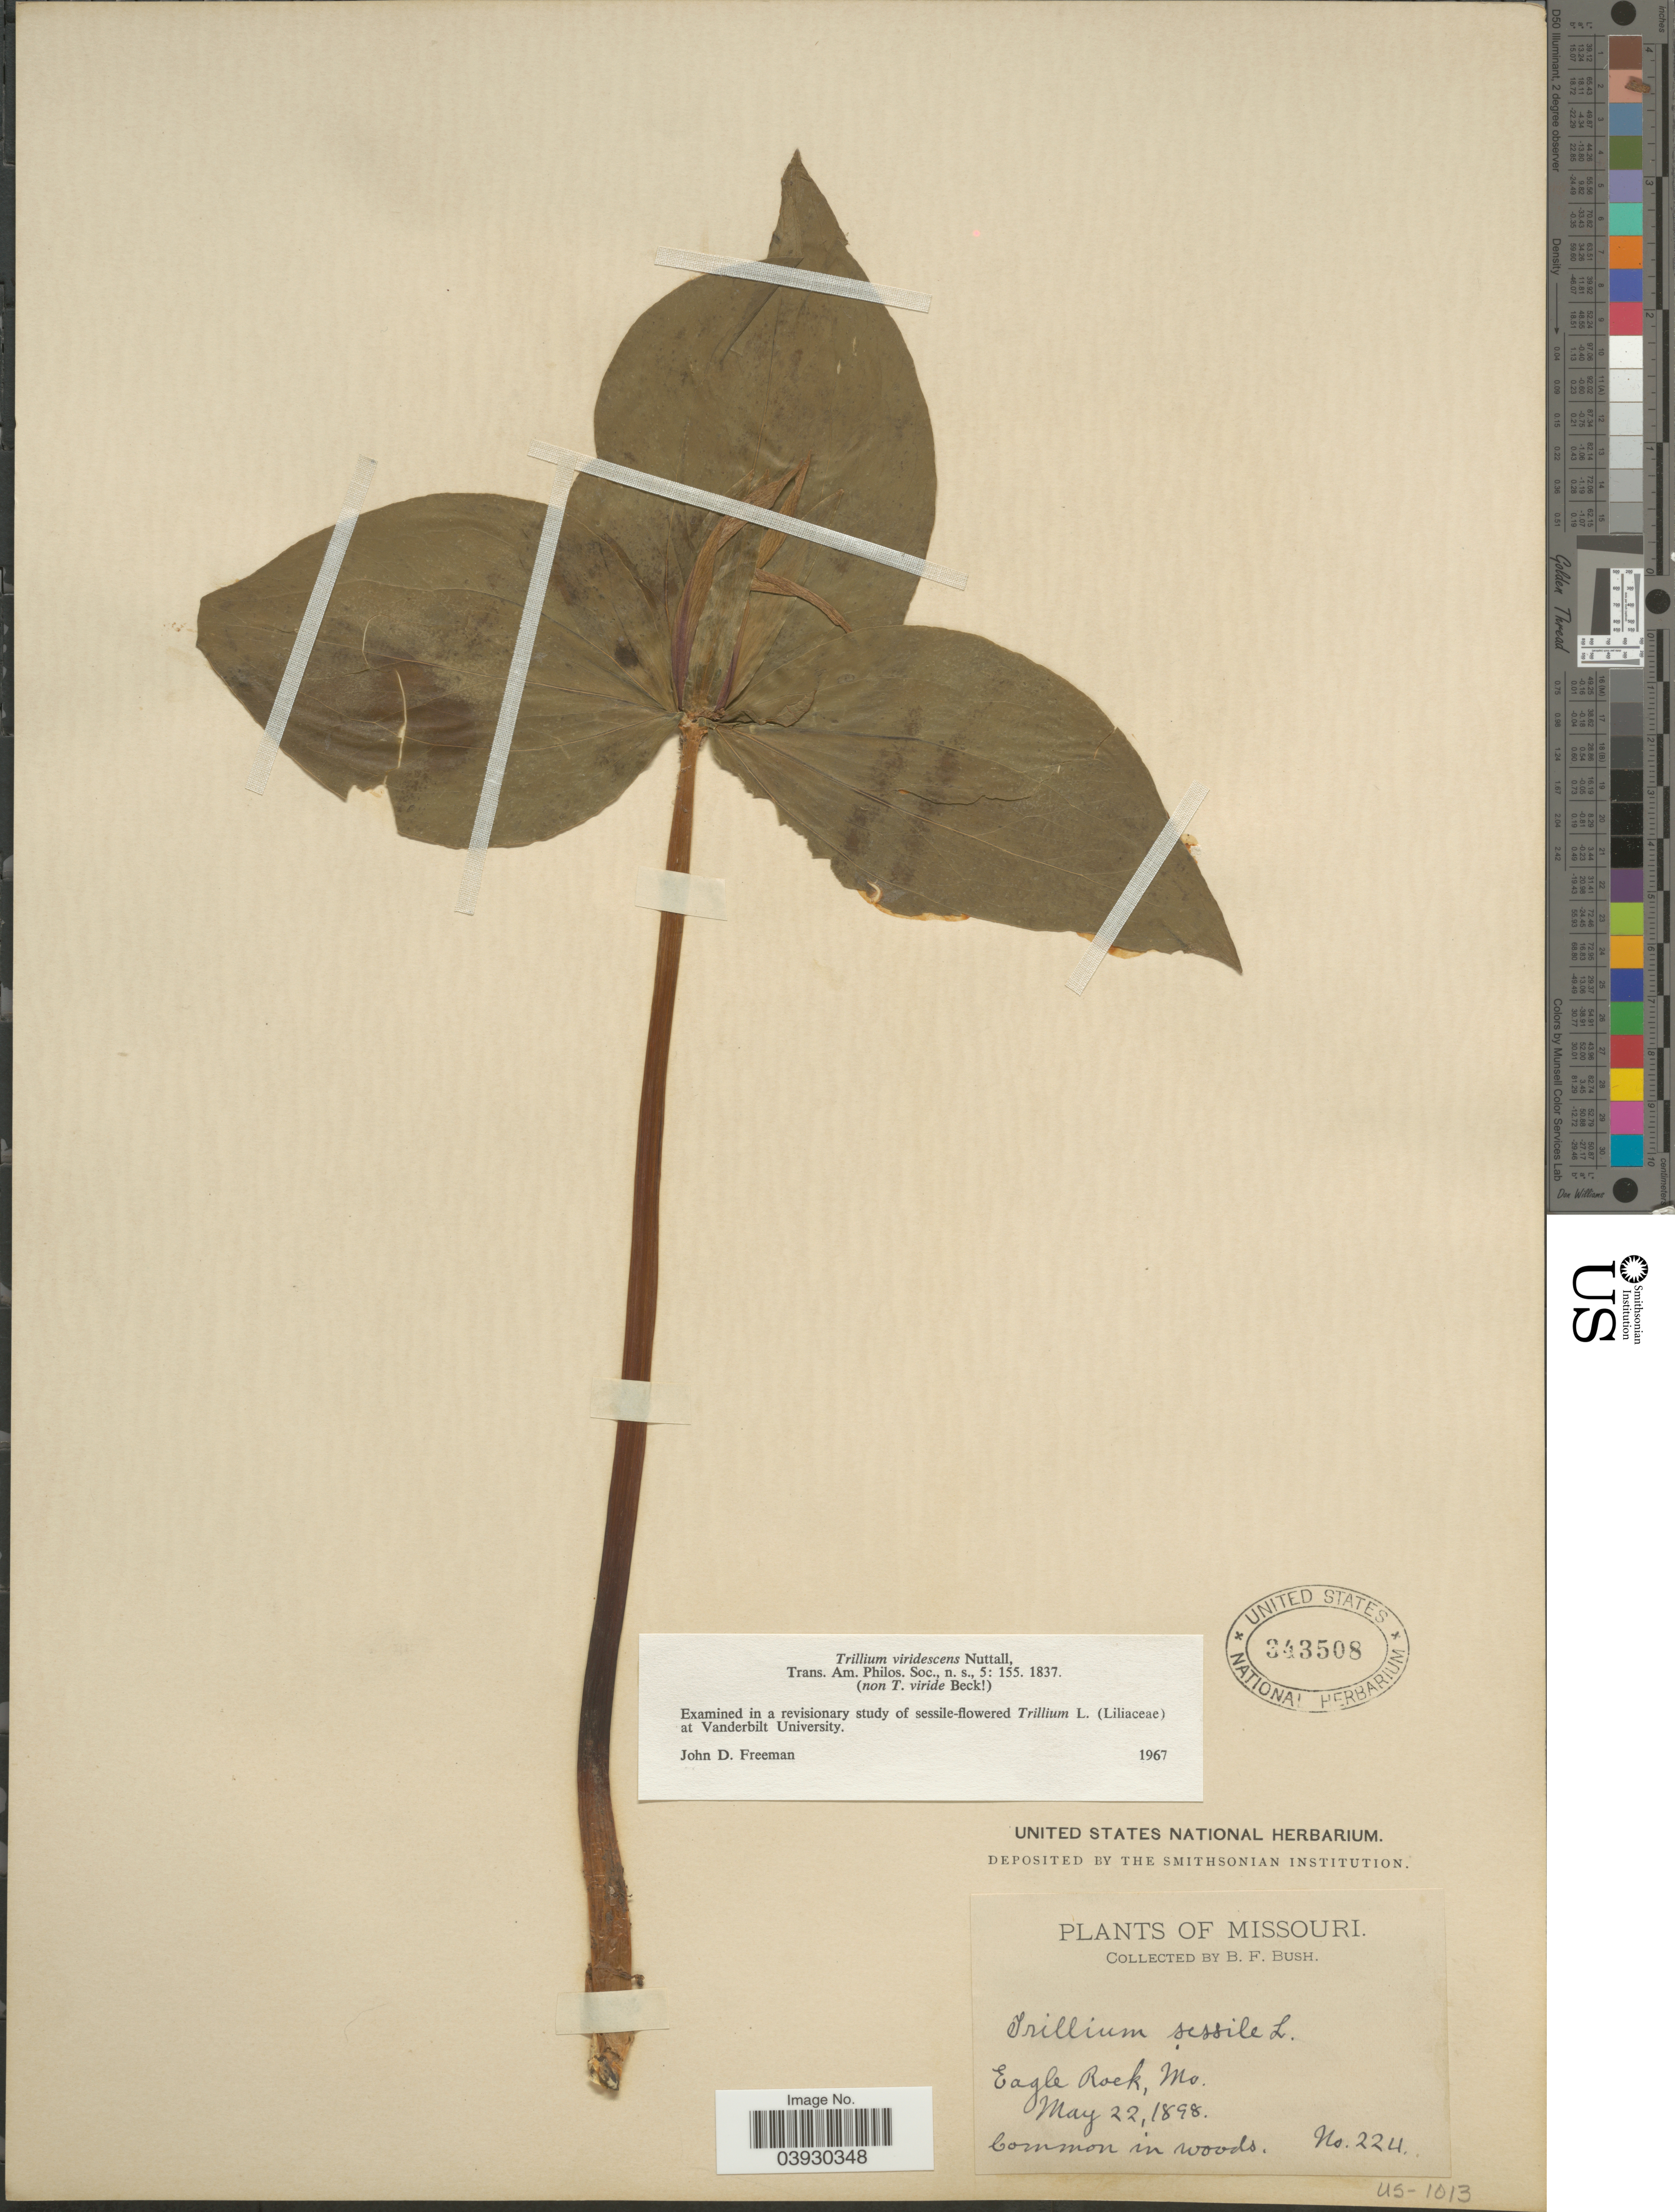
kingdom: Plantae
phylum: Tracheophyta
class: Liliopsida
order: Liliales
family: Melanthiaceae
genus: Trillium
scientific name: Trillium viridescens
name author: Nutt.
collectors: B. F. Bush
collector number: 224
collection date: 1898-05-22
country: United States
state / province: Missouri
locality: Eagle Rock.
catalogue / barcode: US 343508